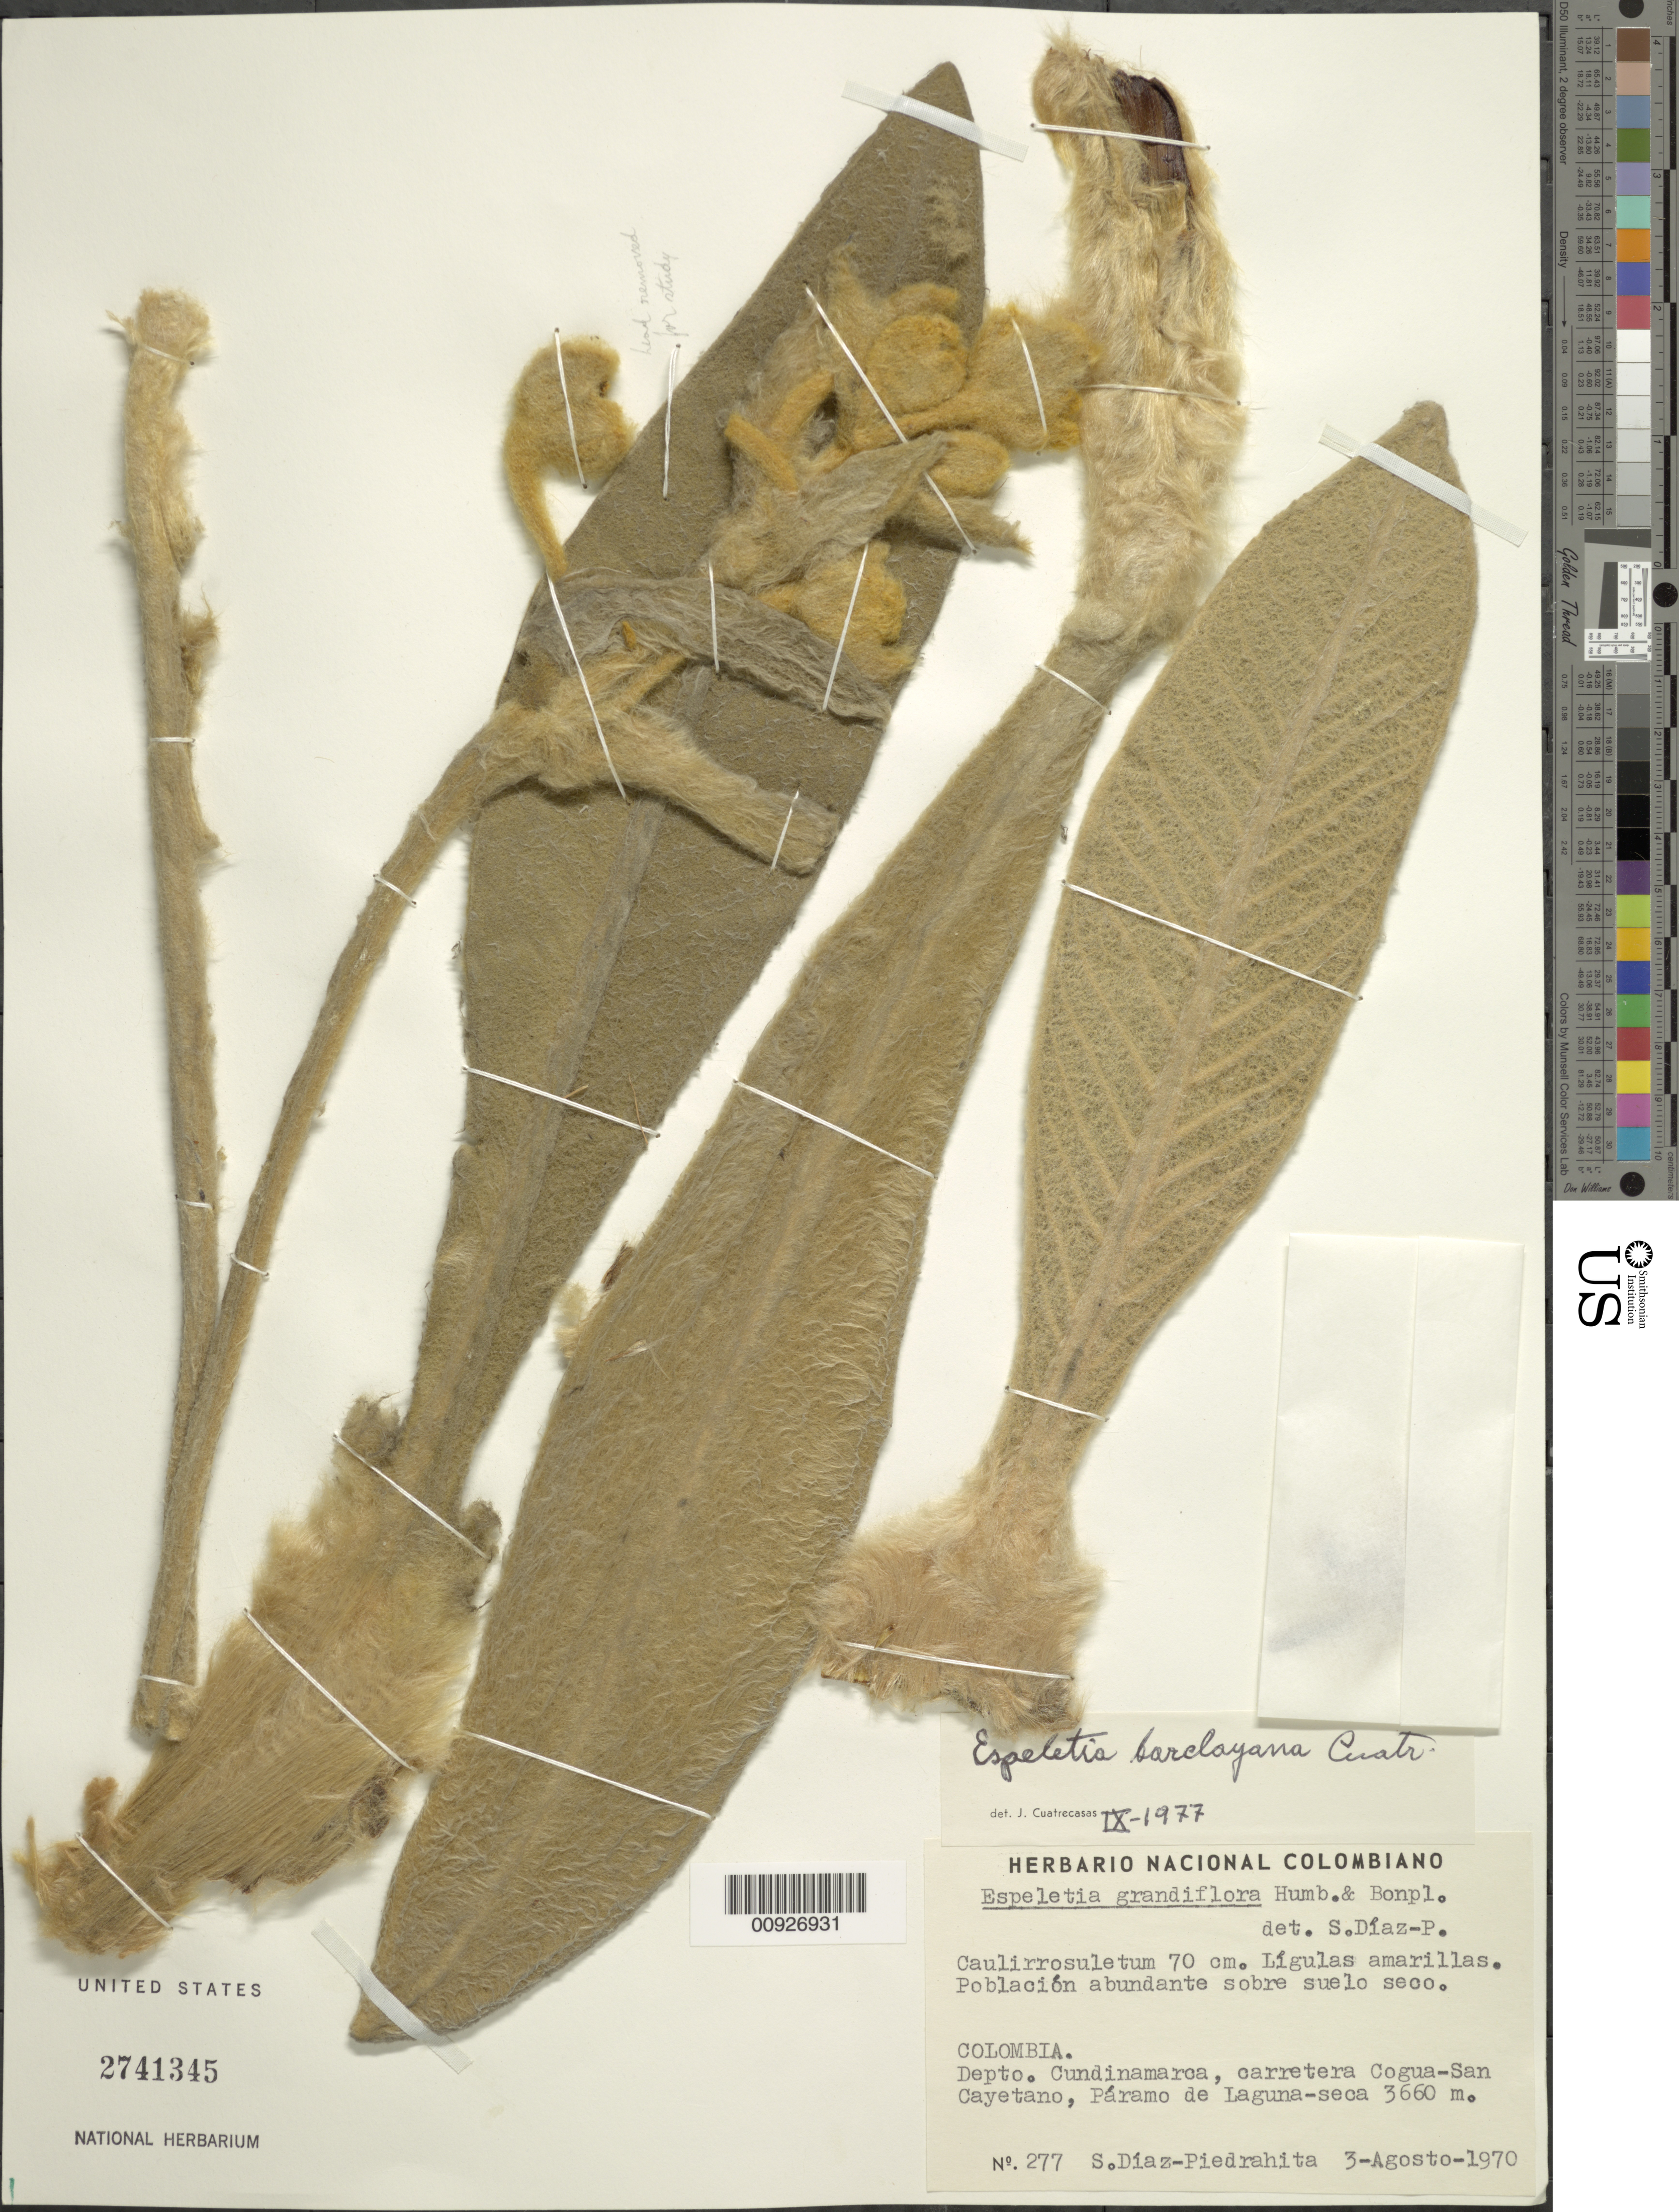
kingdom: Plantae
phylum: Tracheophyta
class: Magnoliopsida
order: Asterales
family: Asteraceae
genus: Espeletia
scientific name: Espeletia barclayana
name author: Cuatrec.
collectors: S. Díaz Píedrahíta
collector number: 277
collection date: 1970-08-03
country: Colombia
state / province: Cundinamarca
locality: P. de Laguna Seca. Carretera Cogua-San Cayetano.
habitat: Población abundante sobre suelo seco.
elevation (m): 3660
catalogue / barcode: US 2741345